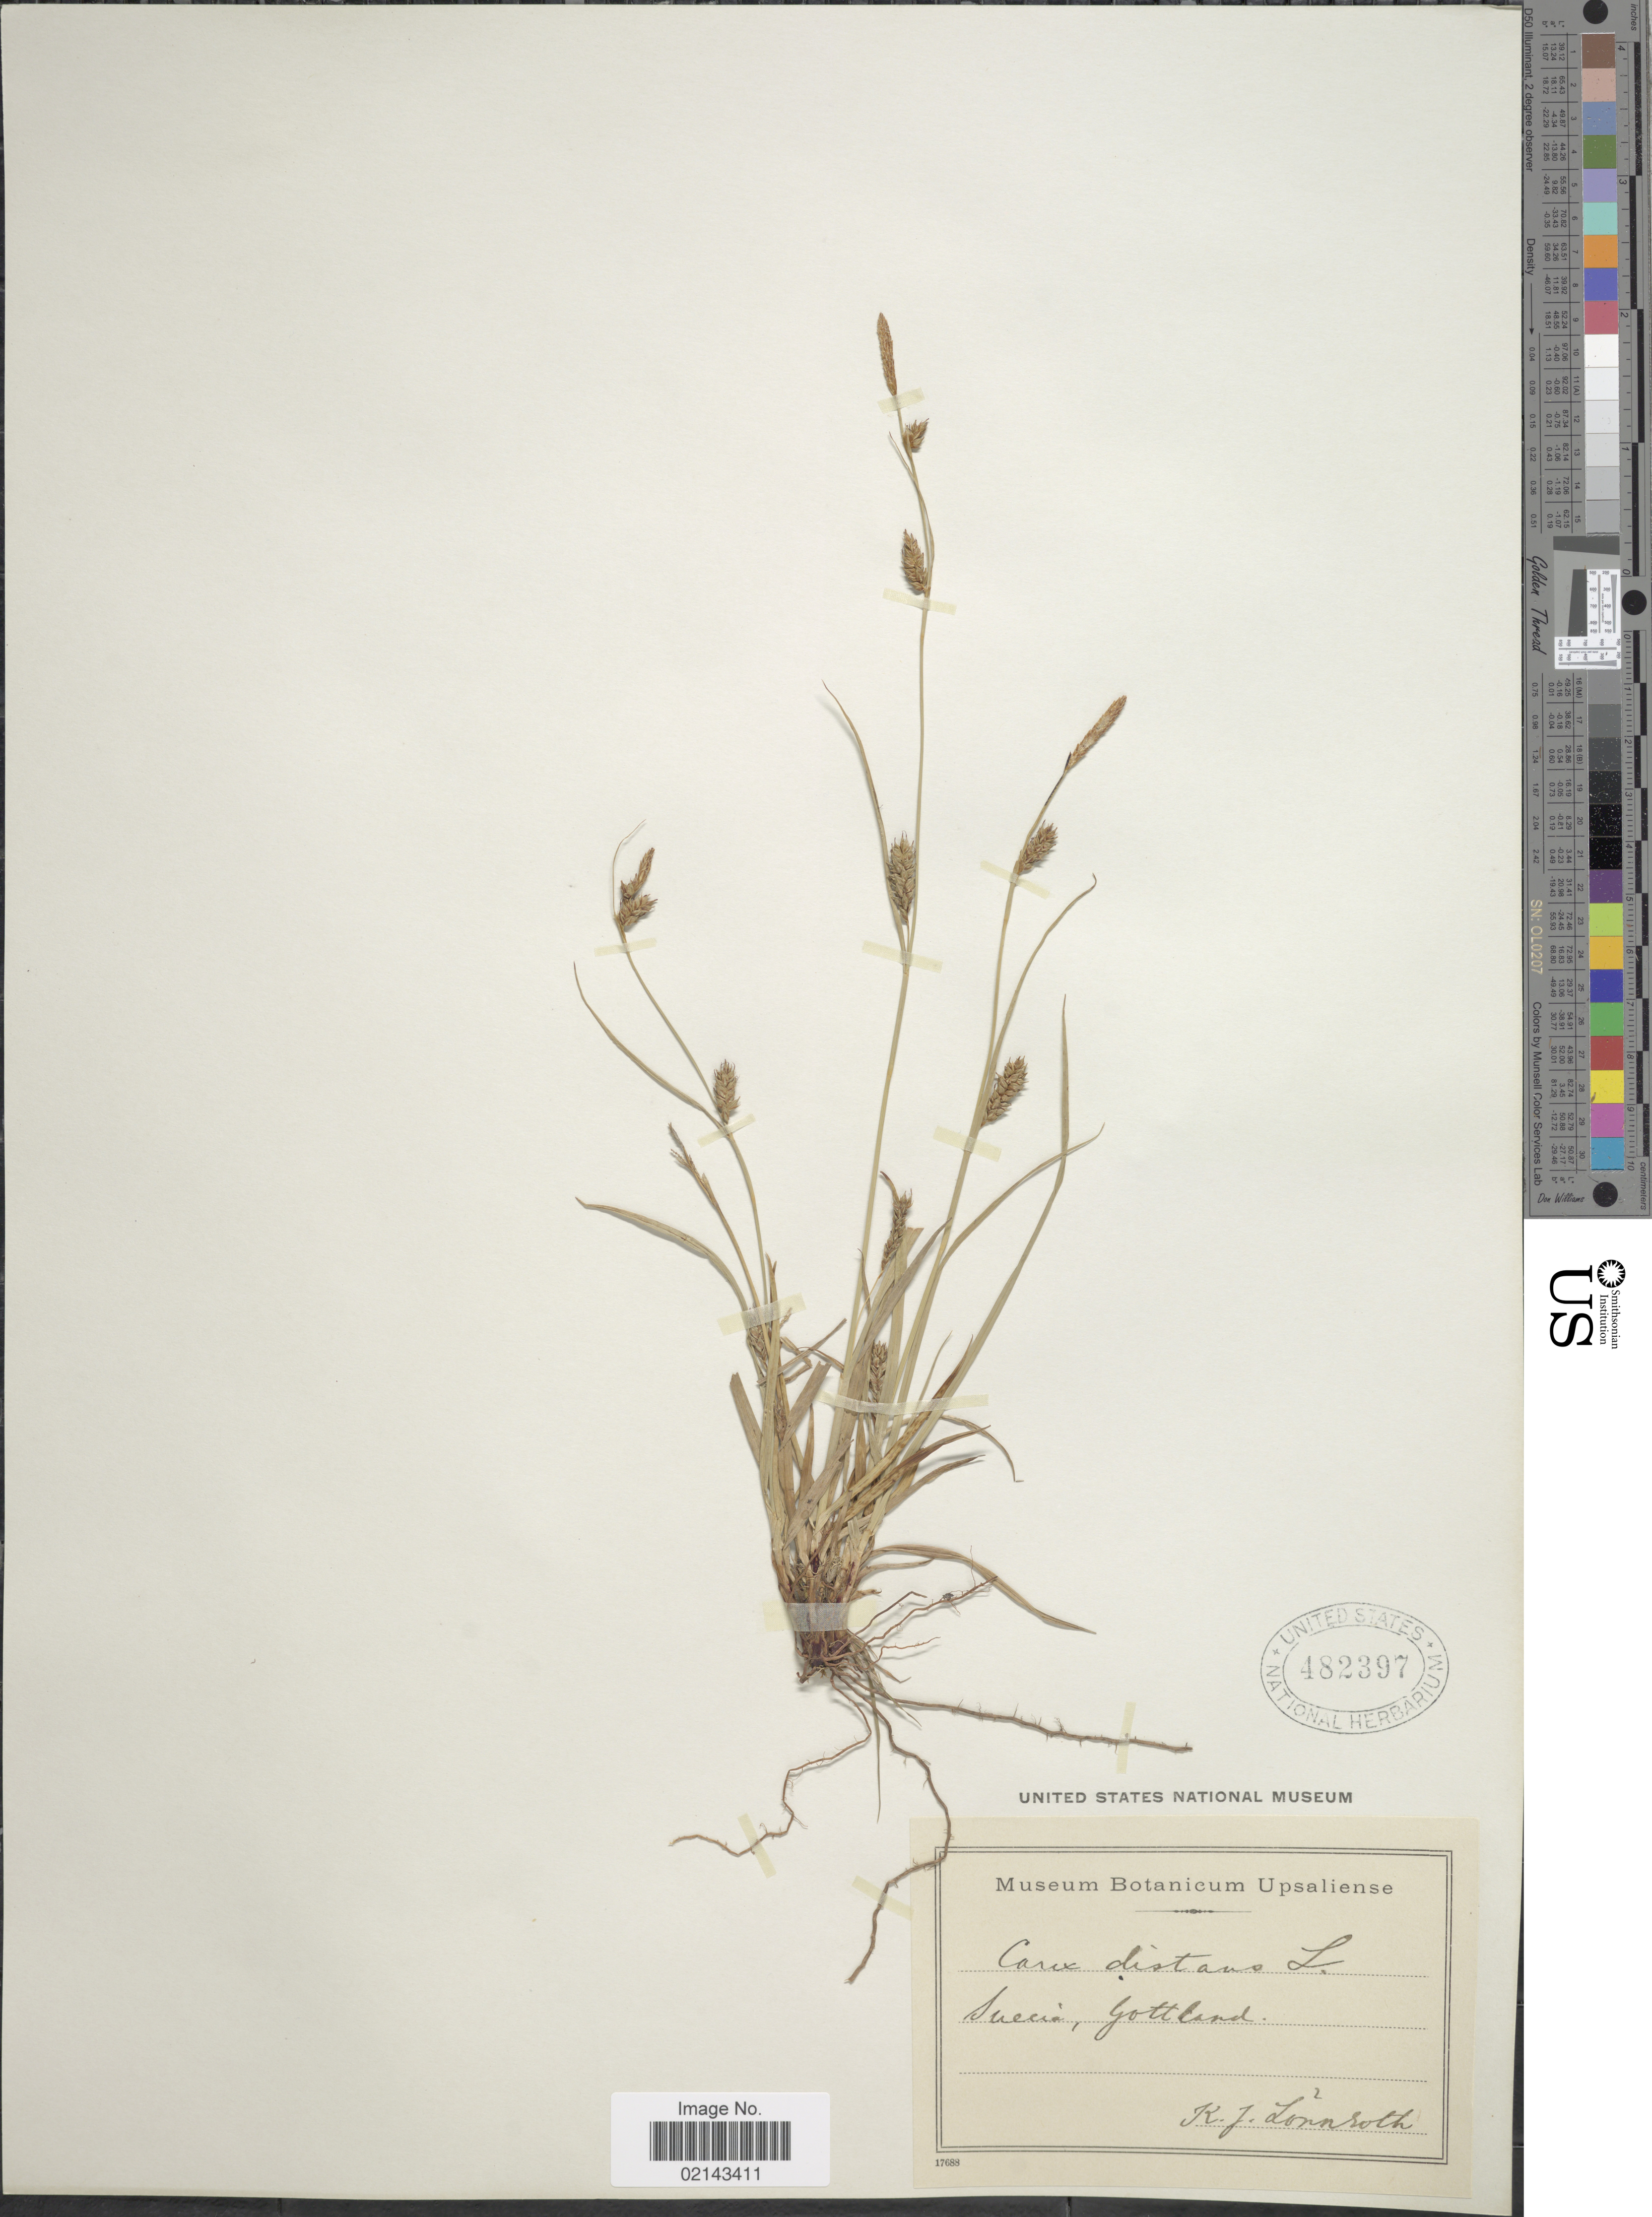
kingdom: Plantae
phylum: Tracheophyta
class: Liliopsida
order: Poales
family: Cyperaceae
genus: Carex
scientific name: Carex distans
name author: L.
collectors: K. Lonnroth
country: Sweden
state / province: Gotland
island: Gotland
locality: Gottland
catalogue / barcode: US 482397